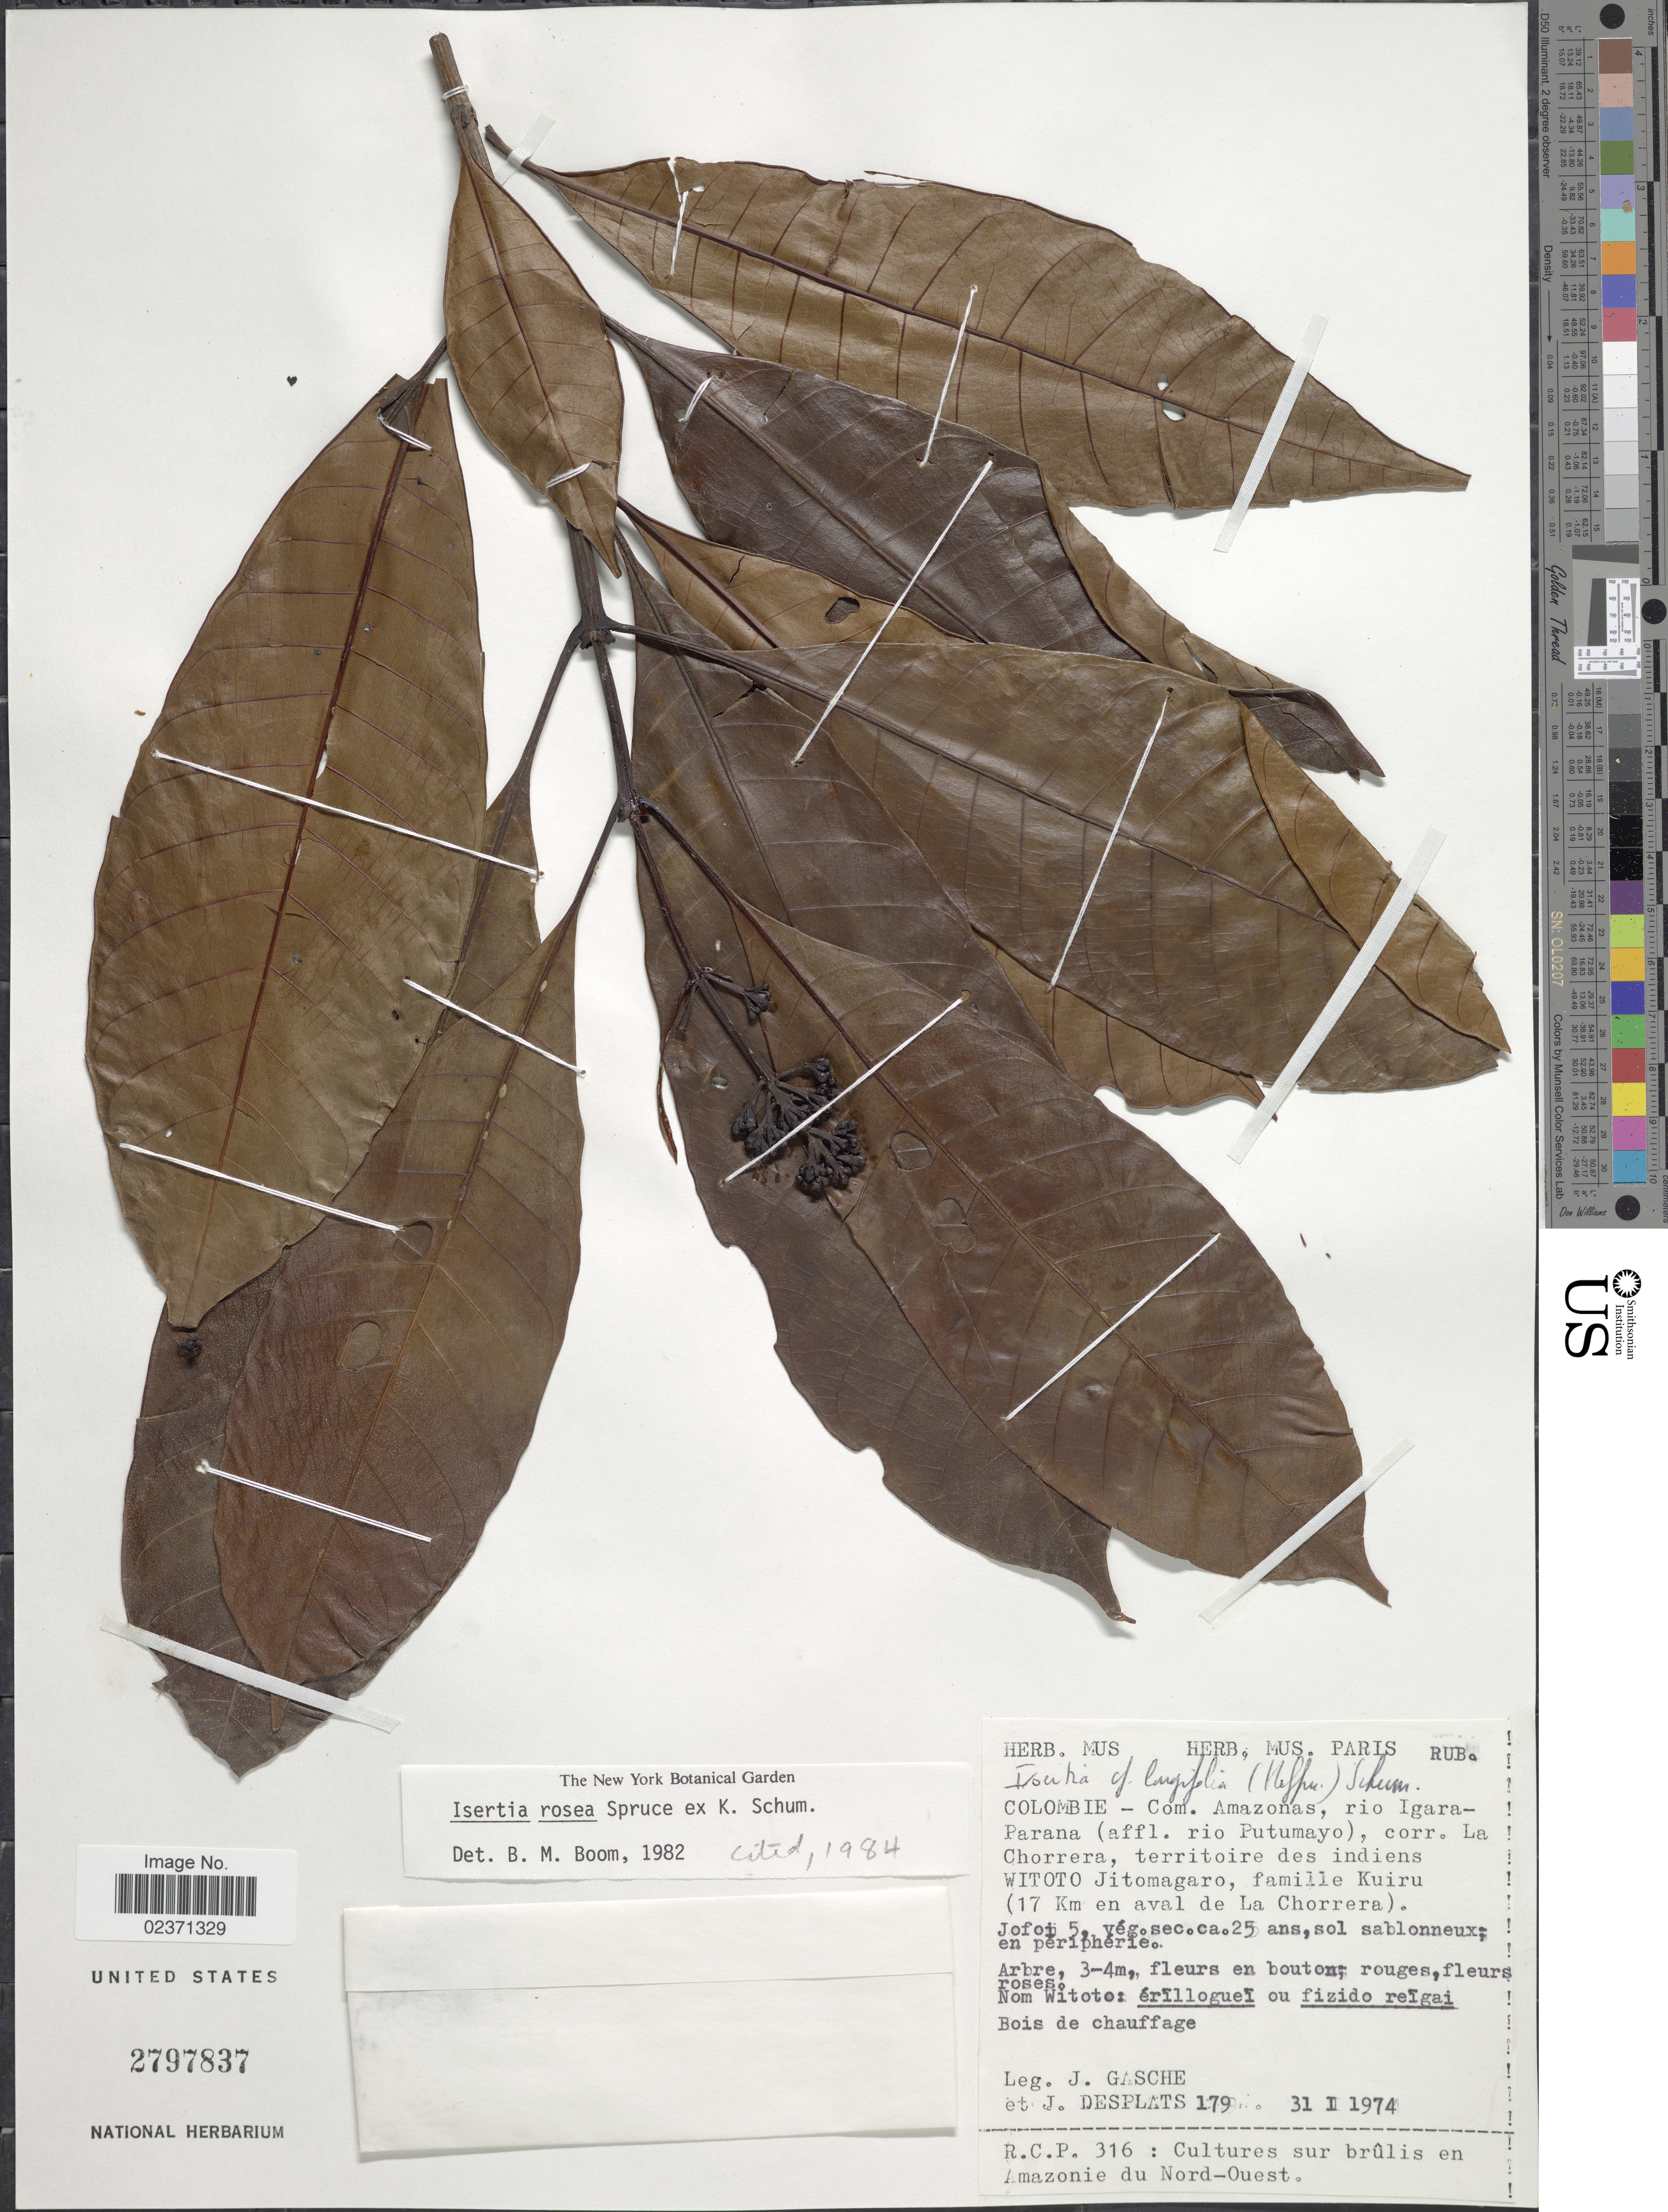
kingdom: Plantae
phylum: Tracheophyta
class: Magnoliopsida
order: Gentianales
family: Rubiaceae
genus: Isertia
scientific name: Isertia rosea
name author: Spruce ex K. Schum.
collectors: J. Gasche & J. Desplats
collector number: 179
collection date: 1974-01-31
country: Colombia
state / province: Amazônas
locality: Com. Amazonas, rio Igara-Parana (affl. rio Putumayo), corr. La Chorrera, territoire des indiens WITOTO Jitomagaro, famille Kuiru ( 17 Km en aval de La Chorrera). Jofoi 5, veg.sec.ca.25 ans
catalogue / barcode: US 2797837